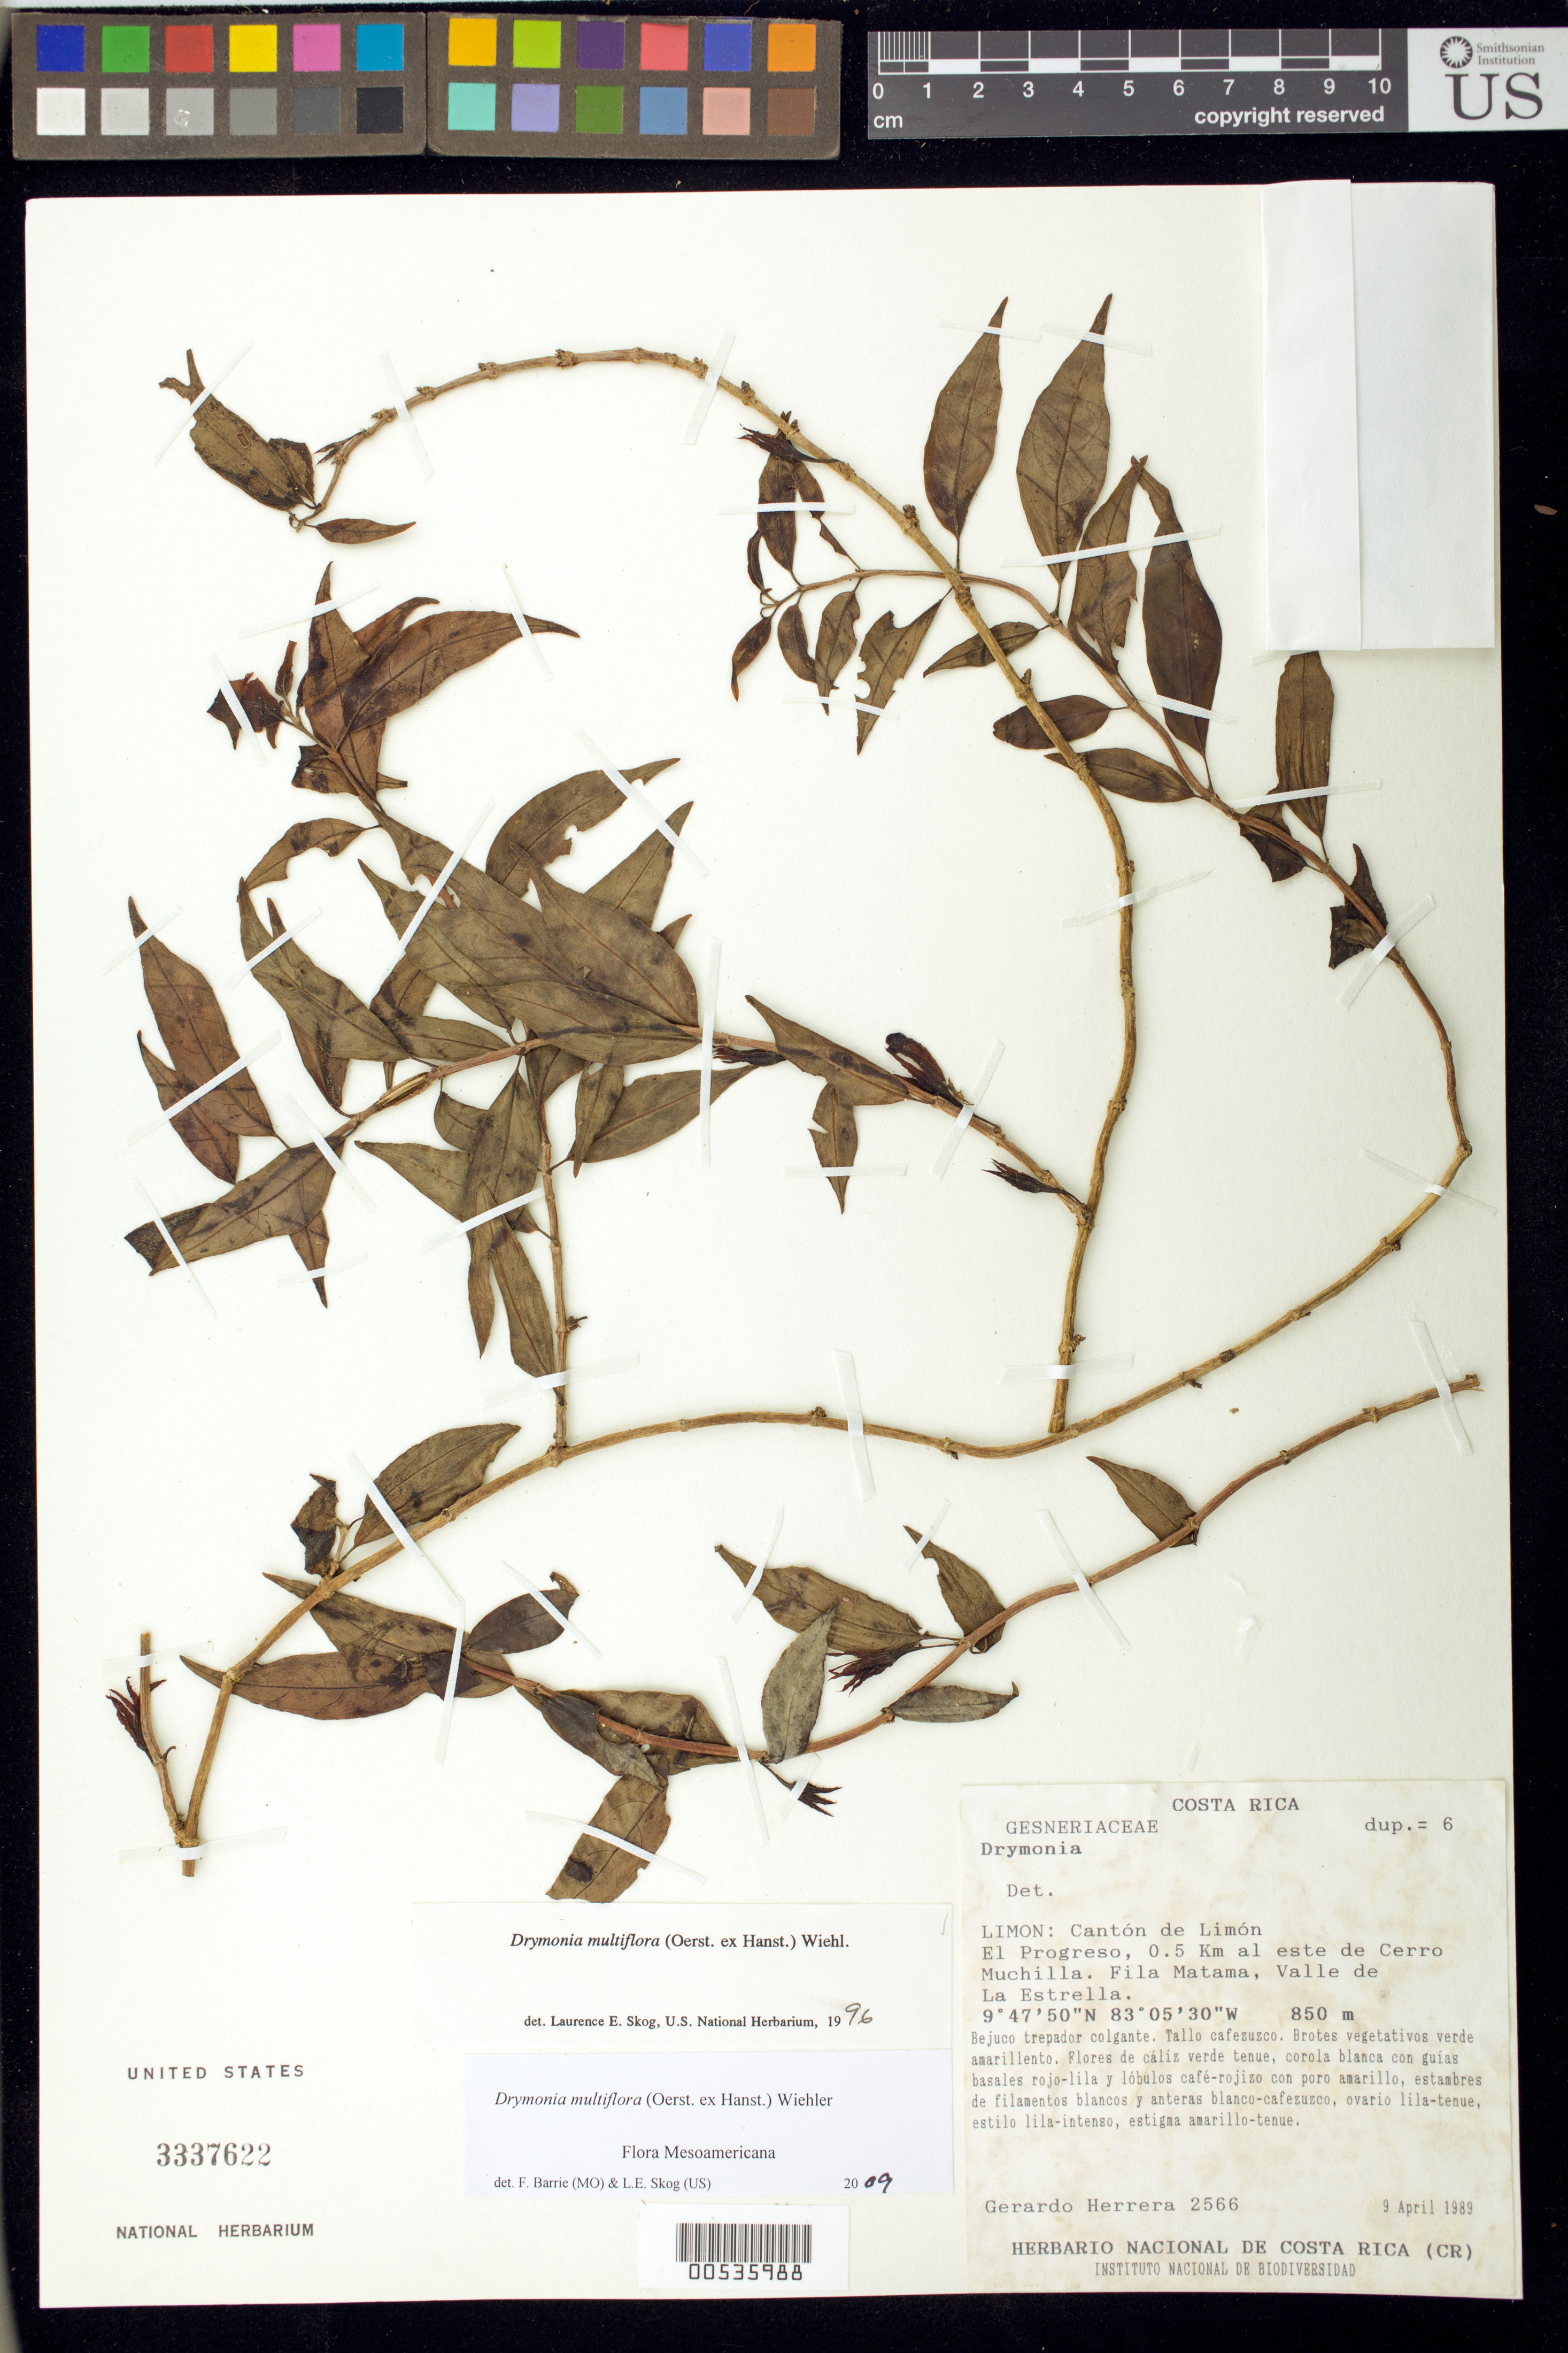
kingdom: Plantae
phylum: Tracheophyta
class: Magnoliopsida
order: Lamiales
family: Gesneriaceae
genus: Drymonia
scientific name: Drymonia multiflora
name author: (Oerst. ex Hanst.) Wiehler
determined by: Skog, Laurence E.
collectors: G. Herrera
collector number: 2566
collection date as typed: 09 Apr 1989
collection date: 1989-04-09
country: Costa Rica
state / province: Limón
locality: Cantón de Limón, El Progreso, 0.5 km al este de Cerro Muchilla, Fila Matama, Valle de La Estrella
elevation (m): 850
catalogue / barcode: US 3337622